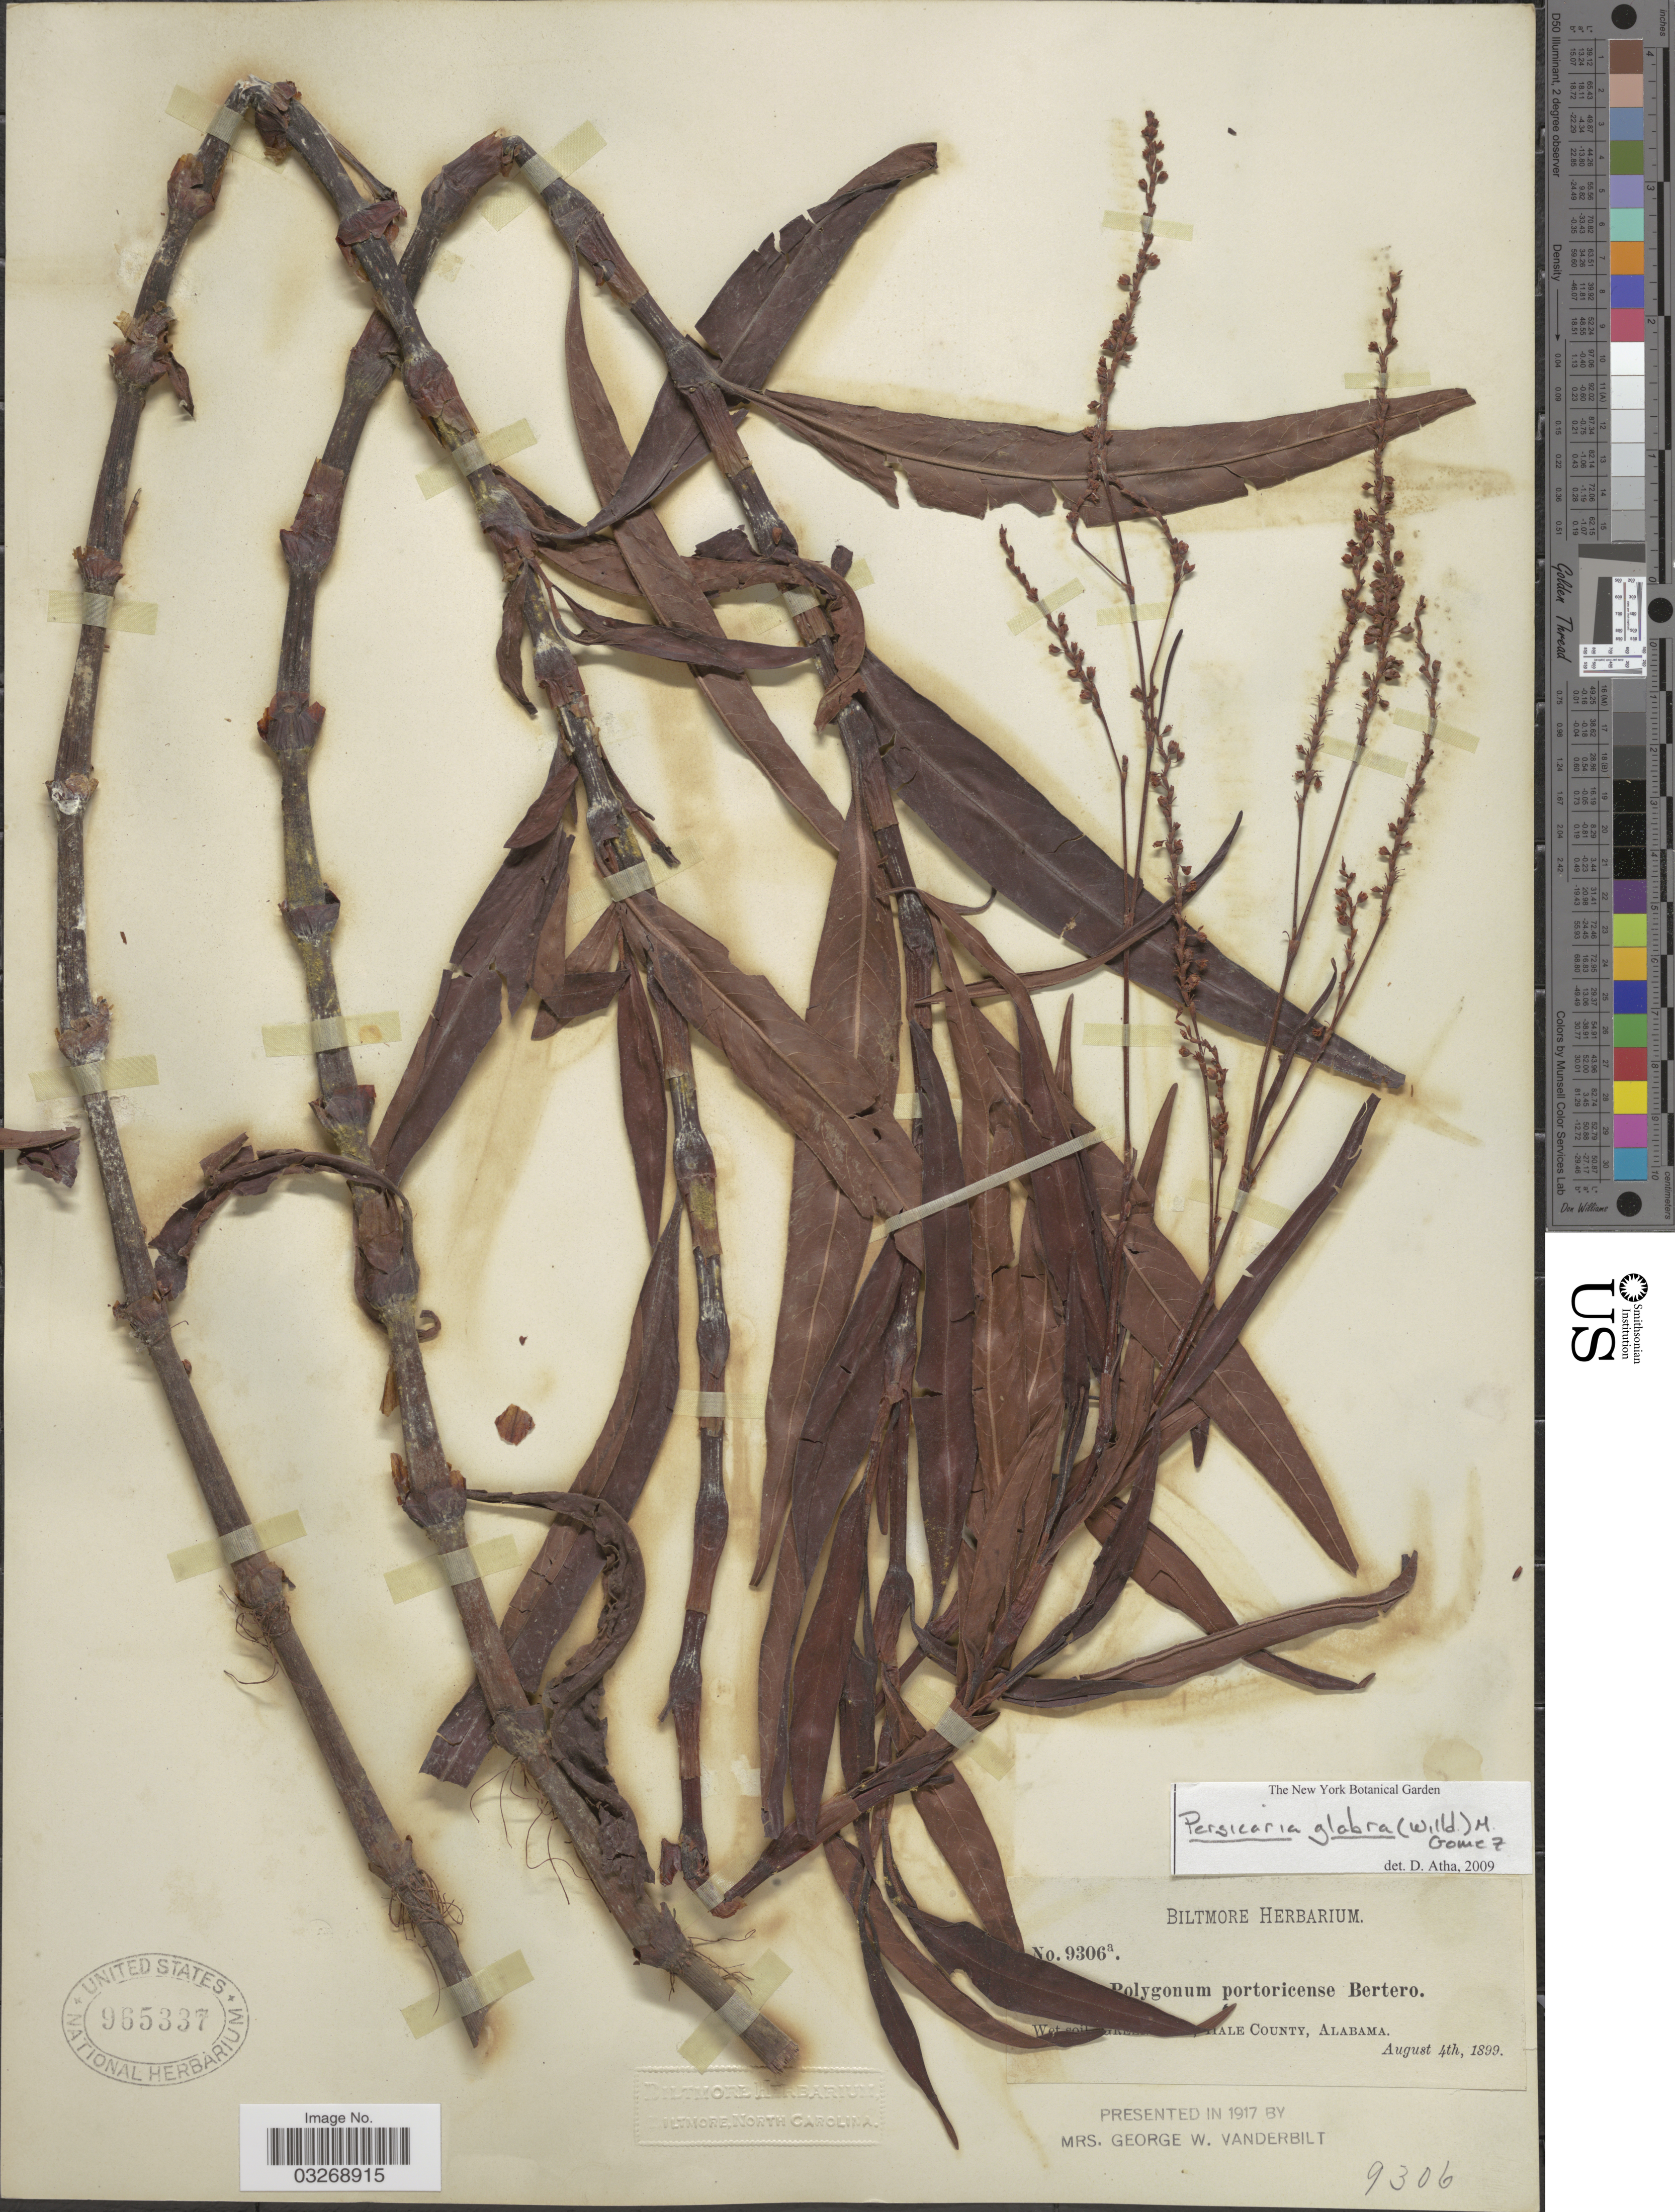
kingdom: Plantae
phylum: Tracheophyta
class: Magnoliopsida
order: Caryophyllales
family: Polygonaceae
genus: Persicaria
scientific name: Persicaria glabra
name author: (Willd.) M. Gómez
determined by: Atha, D. E.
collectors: ex herb. Biltmore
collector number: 9306a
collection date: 1899-08-04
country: United States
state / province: Alabama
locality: [illegible text] Hale County.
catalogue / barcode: US 965337